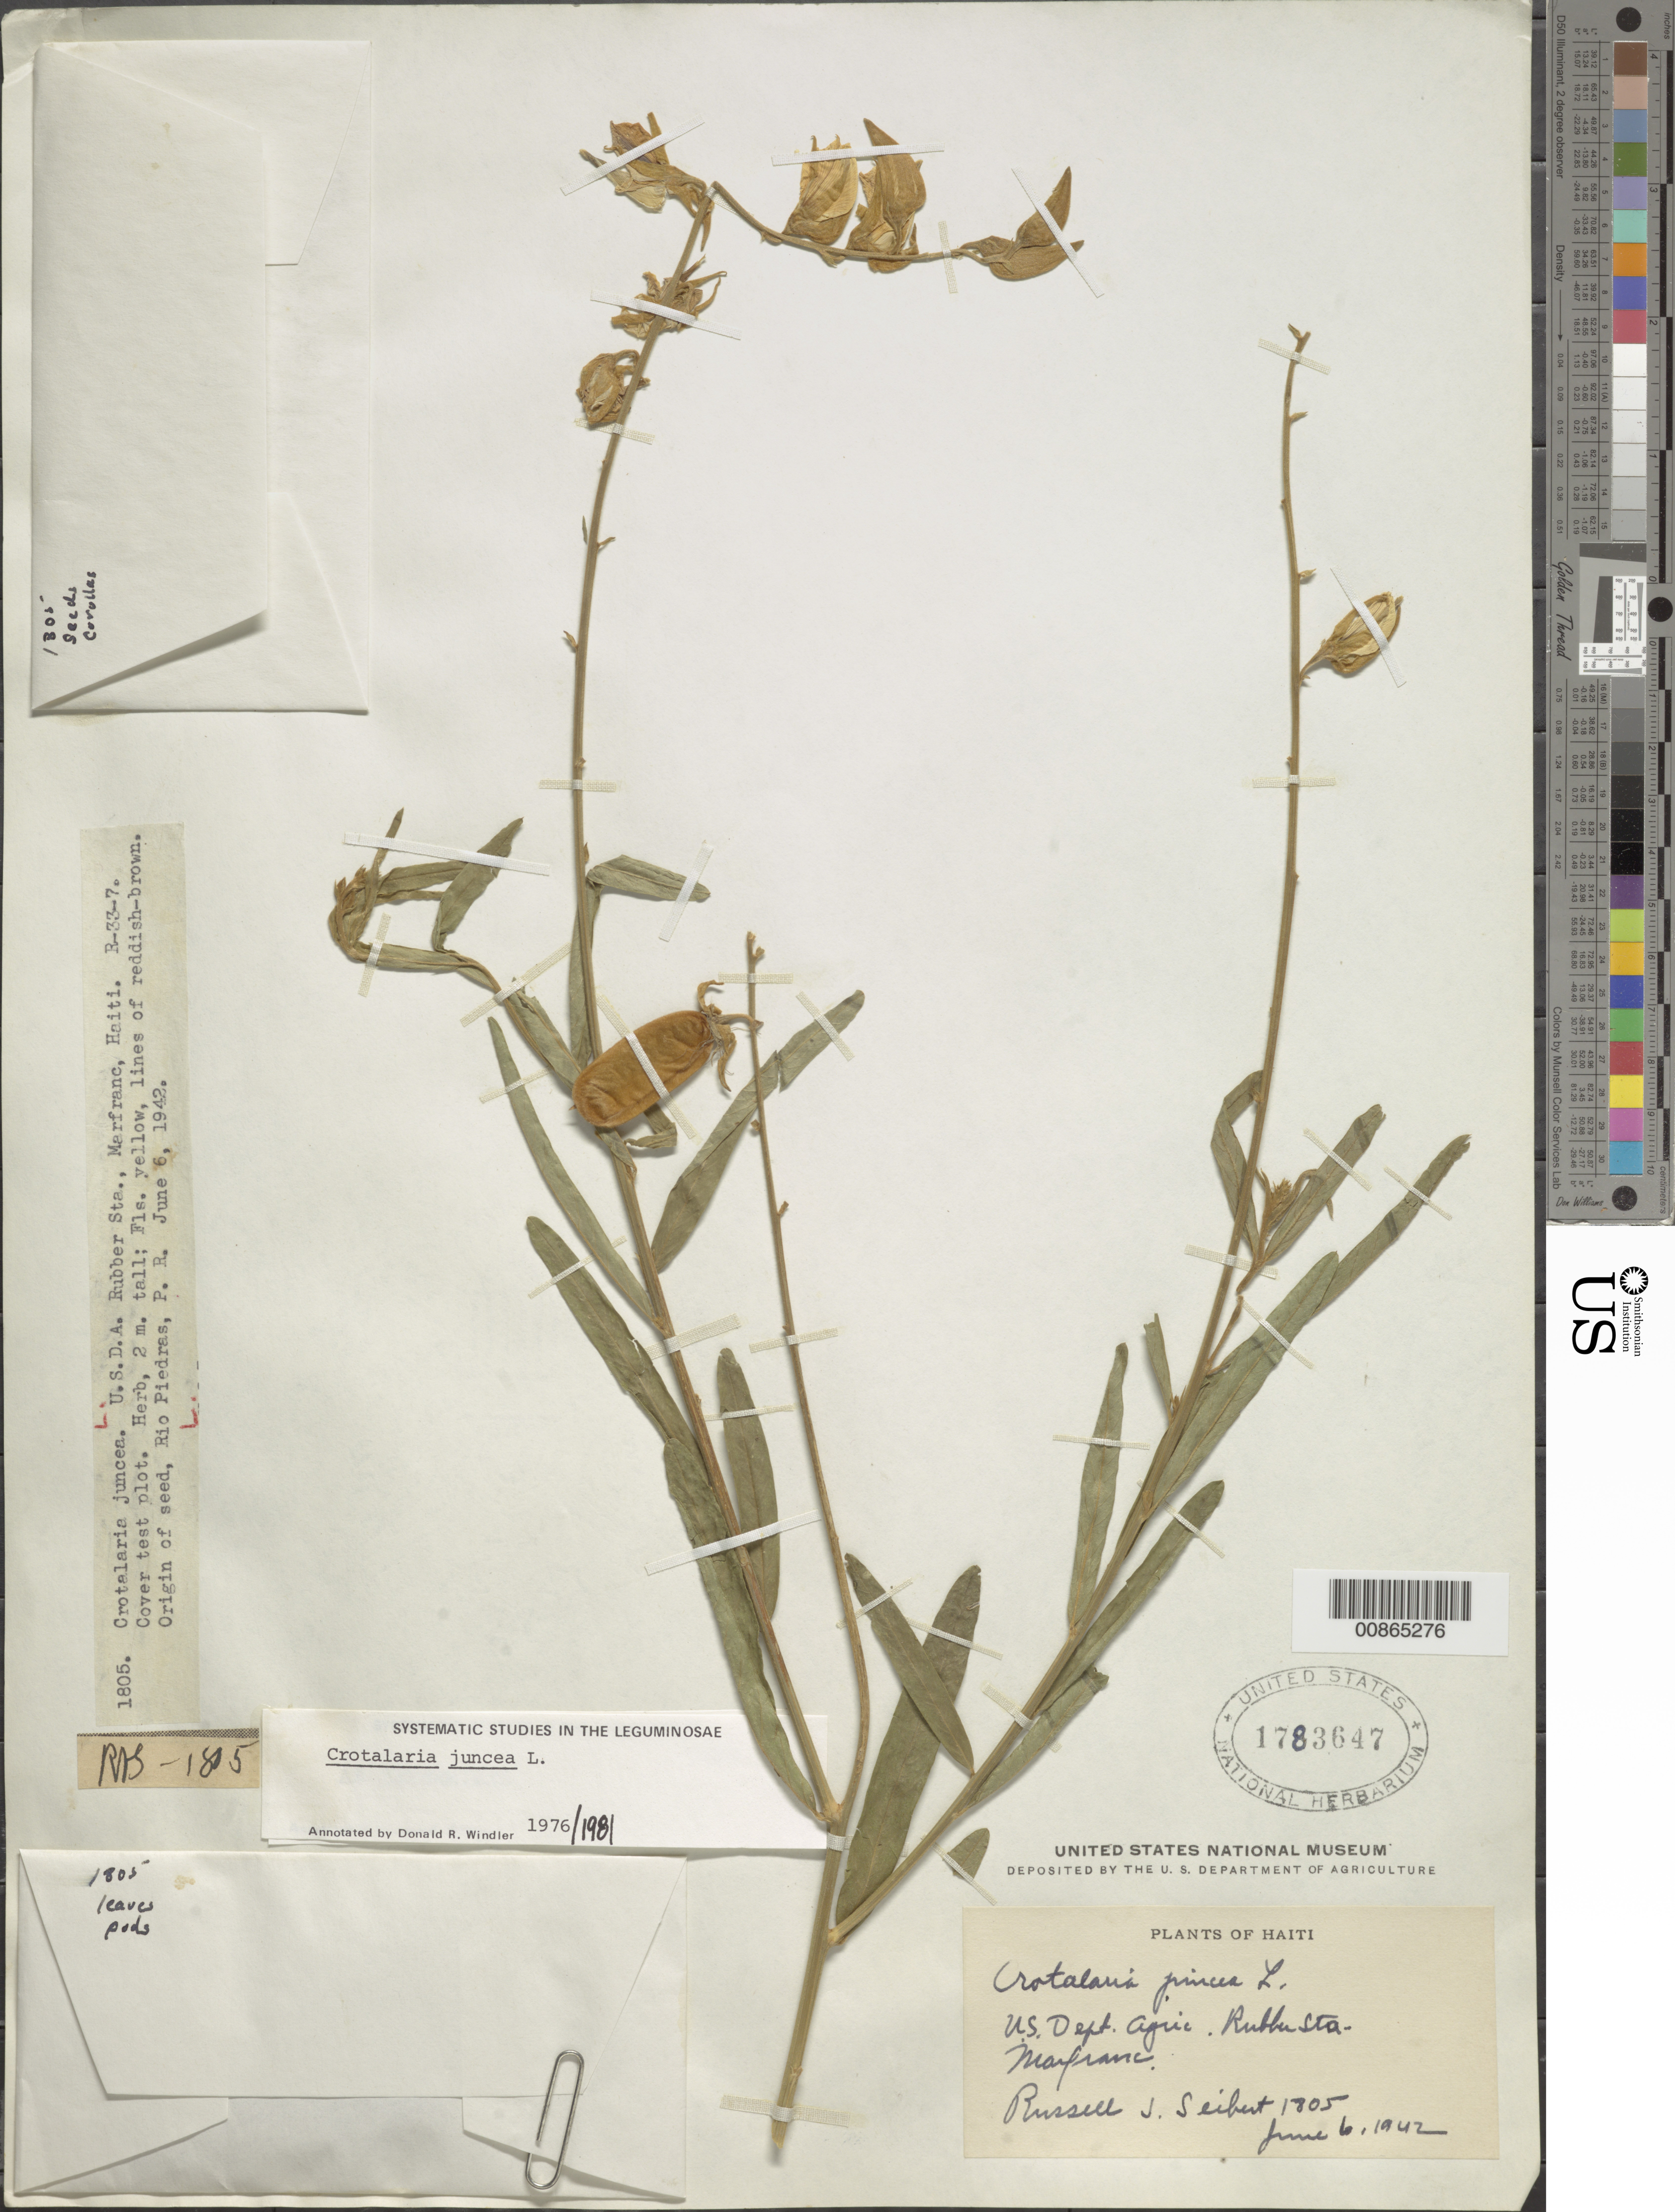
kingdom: Plantae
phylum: Tracheophyta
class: Magnoliopsida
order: Fabales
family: Fabaceae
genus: Crotalaria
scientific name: Crotalaria juncea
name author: L.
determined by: Windler, D. R.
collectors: R. J. Seibert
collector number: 1805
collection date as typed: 06 Jun 1942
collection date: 1942-06-06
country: Haiti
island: Hispaniola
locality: U.S. Dept. Agric. Rubber Sta., Marfranc.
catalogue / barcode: US 1783647